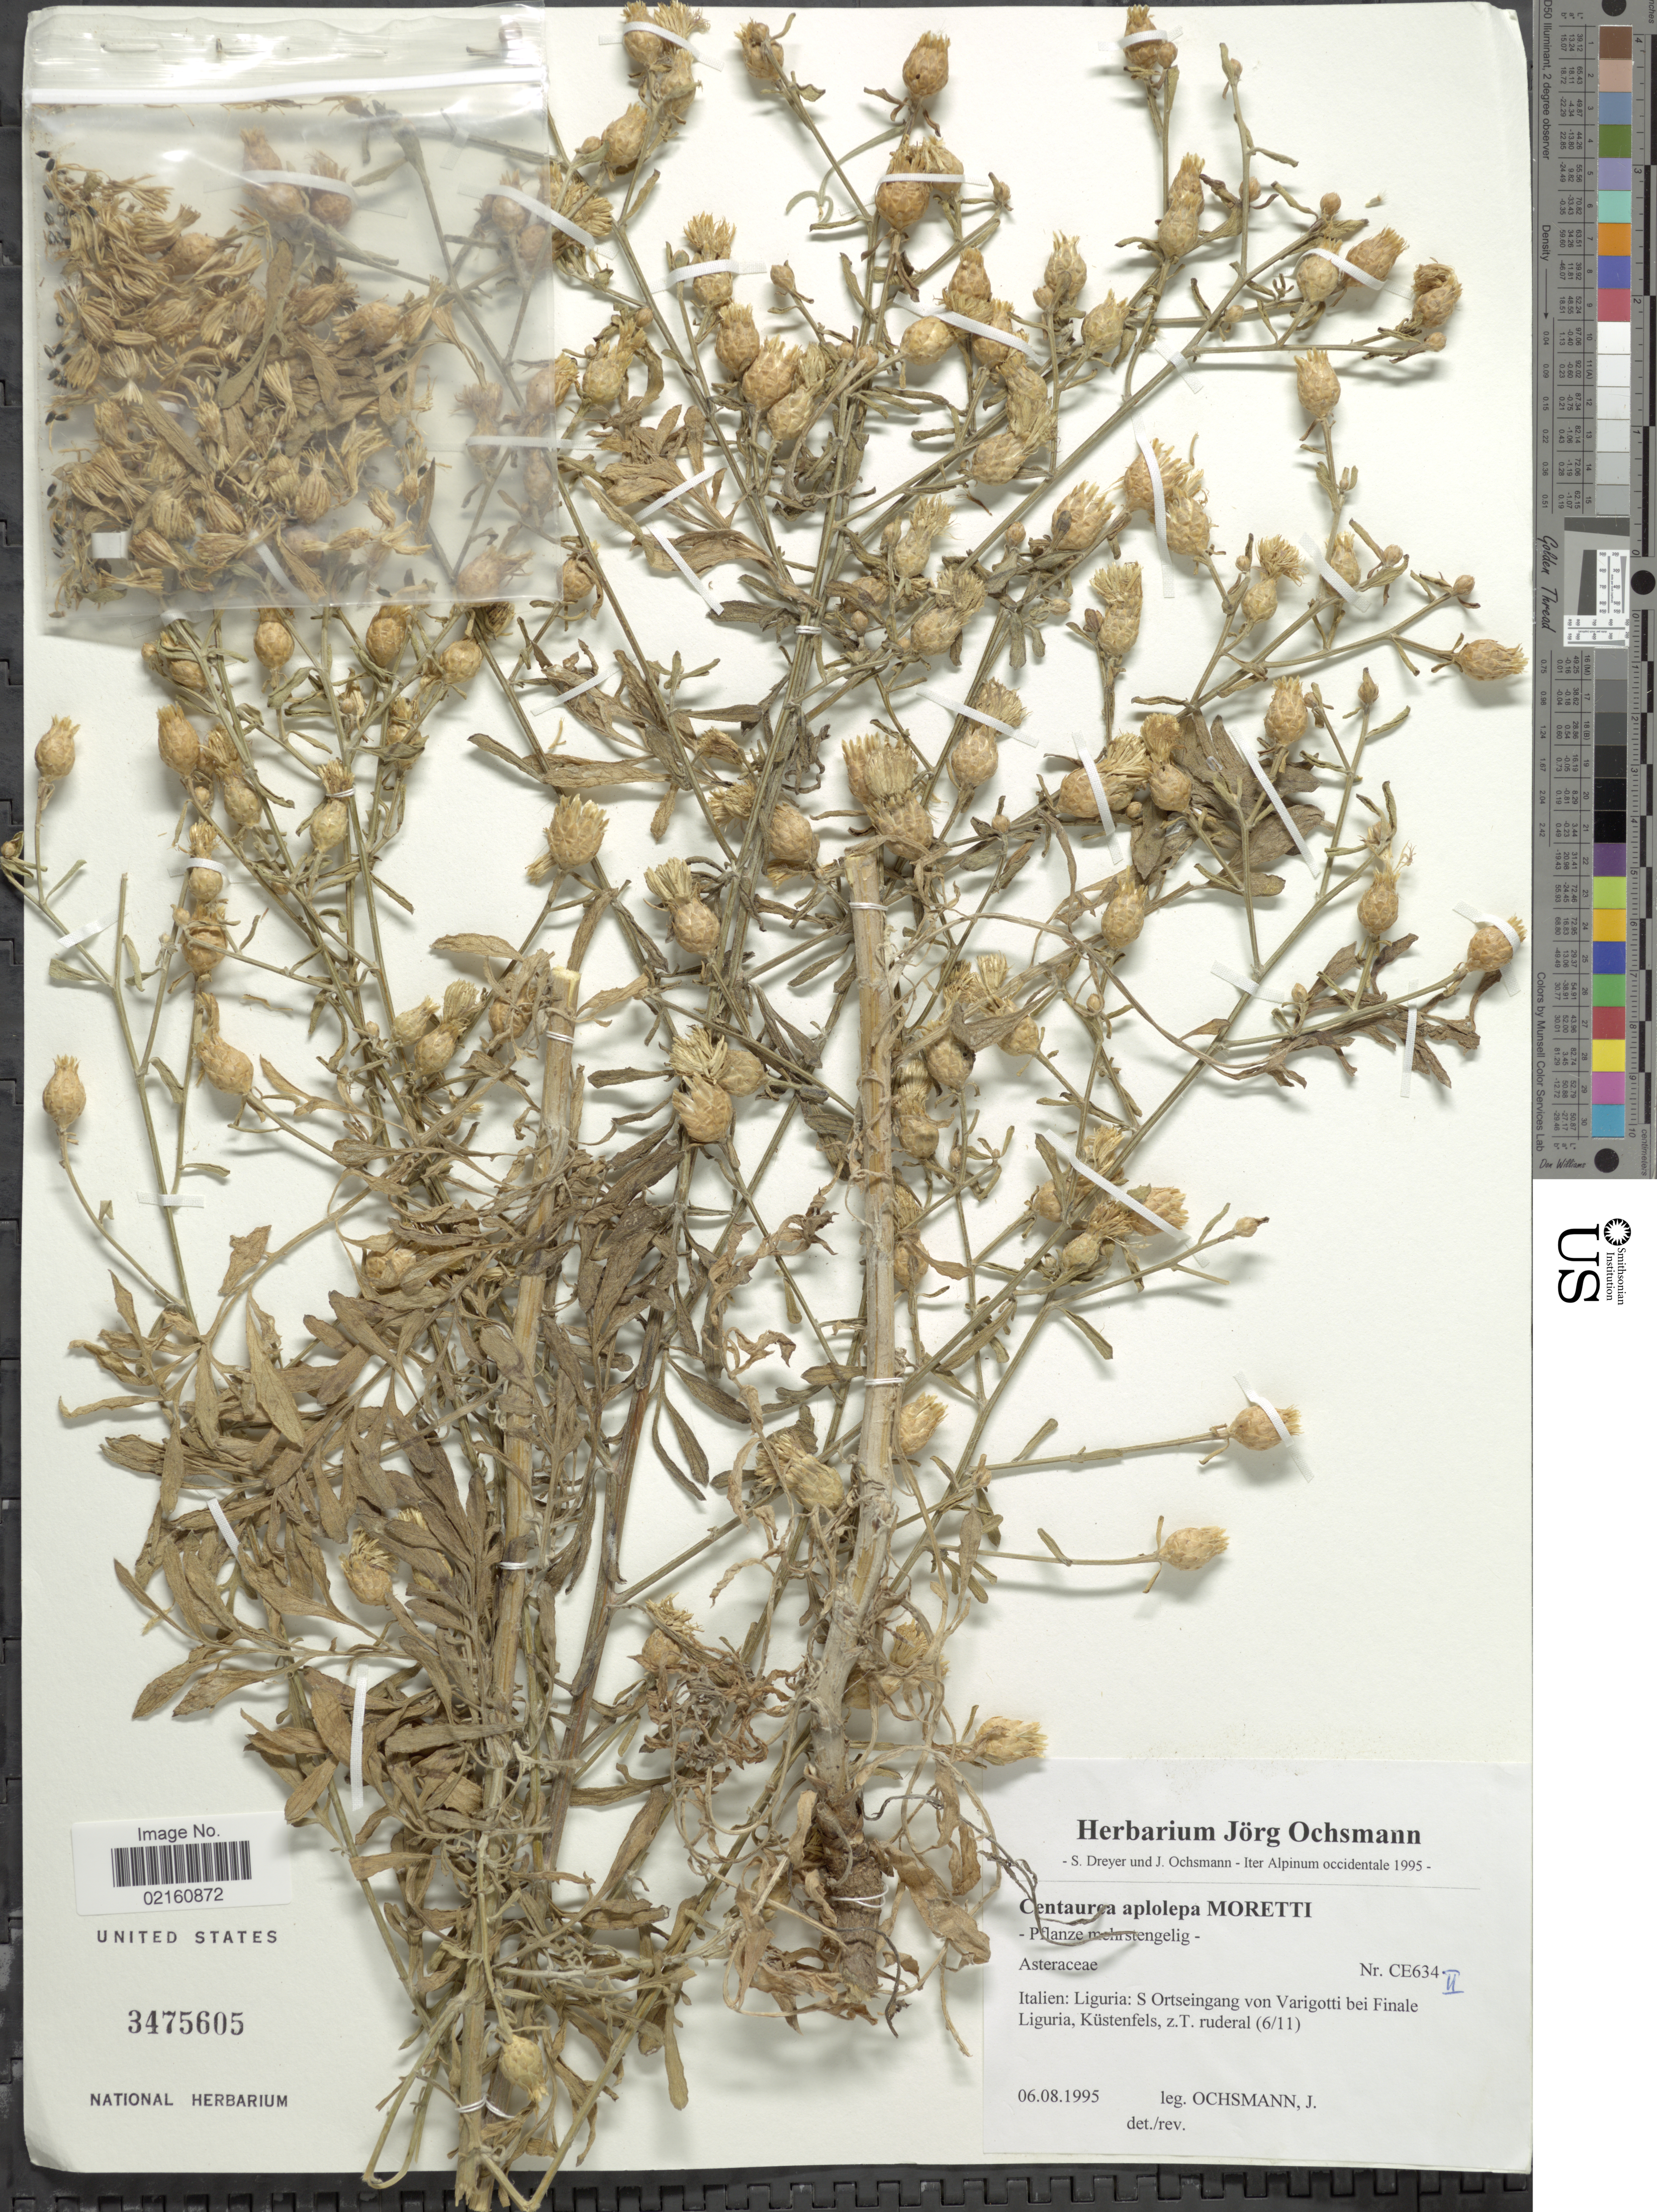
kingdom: Plantae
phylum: Tracheophyta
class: Magnoliopsida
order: Asterales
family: Asteraceae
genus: Centaurea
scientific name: Centaurea aplolepa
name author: Moretti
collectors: J. Ochsmann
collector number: CE634II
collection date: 1995-08-06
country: Italy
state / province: Liguria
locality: S. Ortseingang von Varigotti bei Finale Liguria, Kustenfels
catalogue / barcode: US 3475605